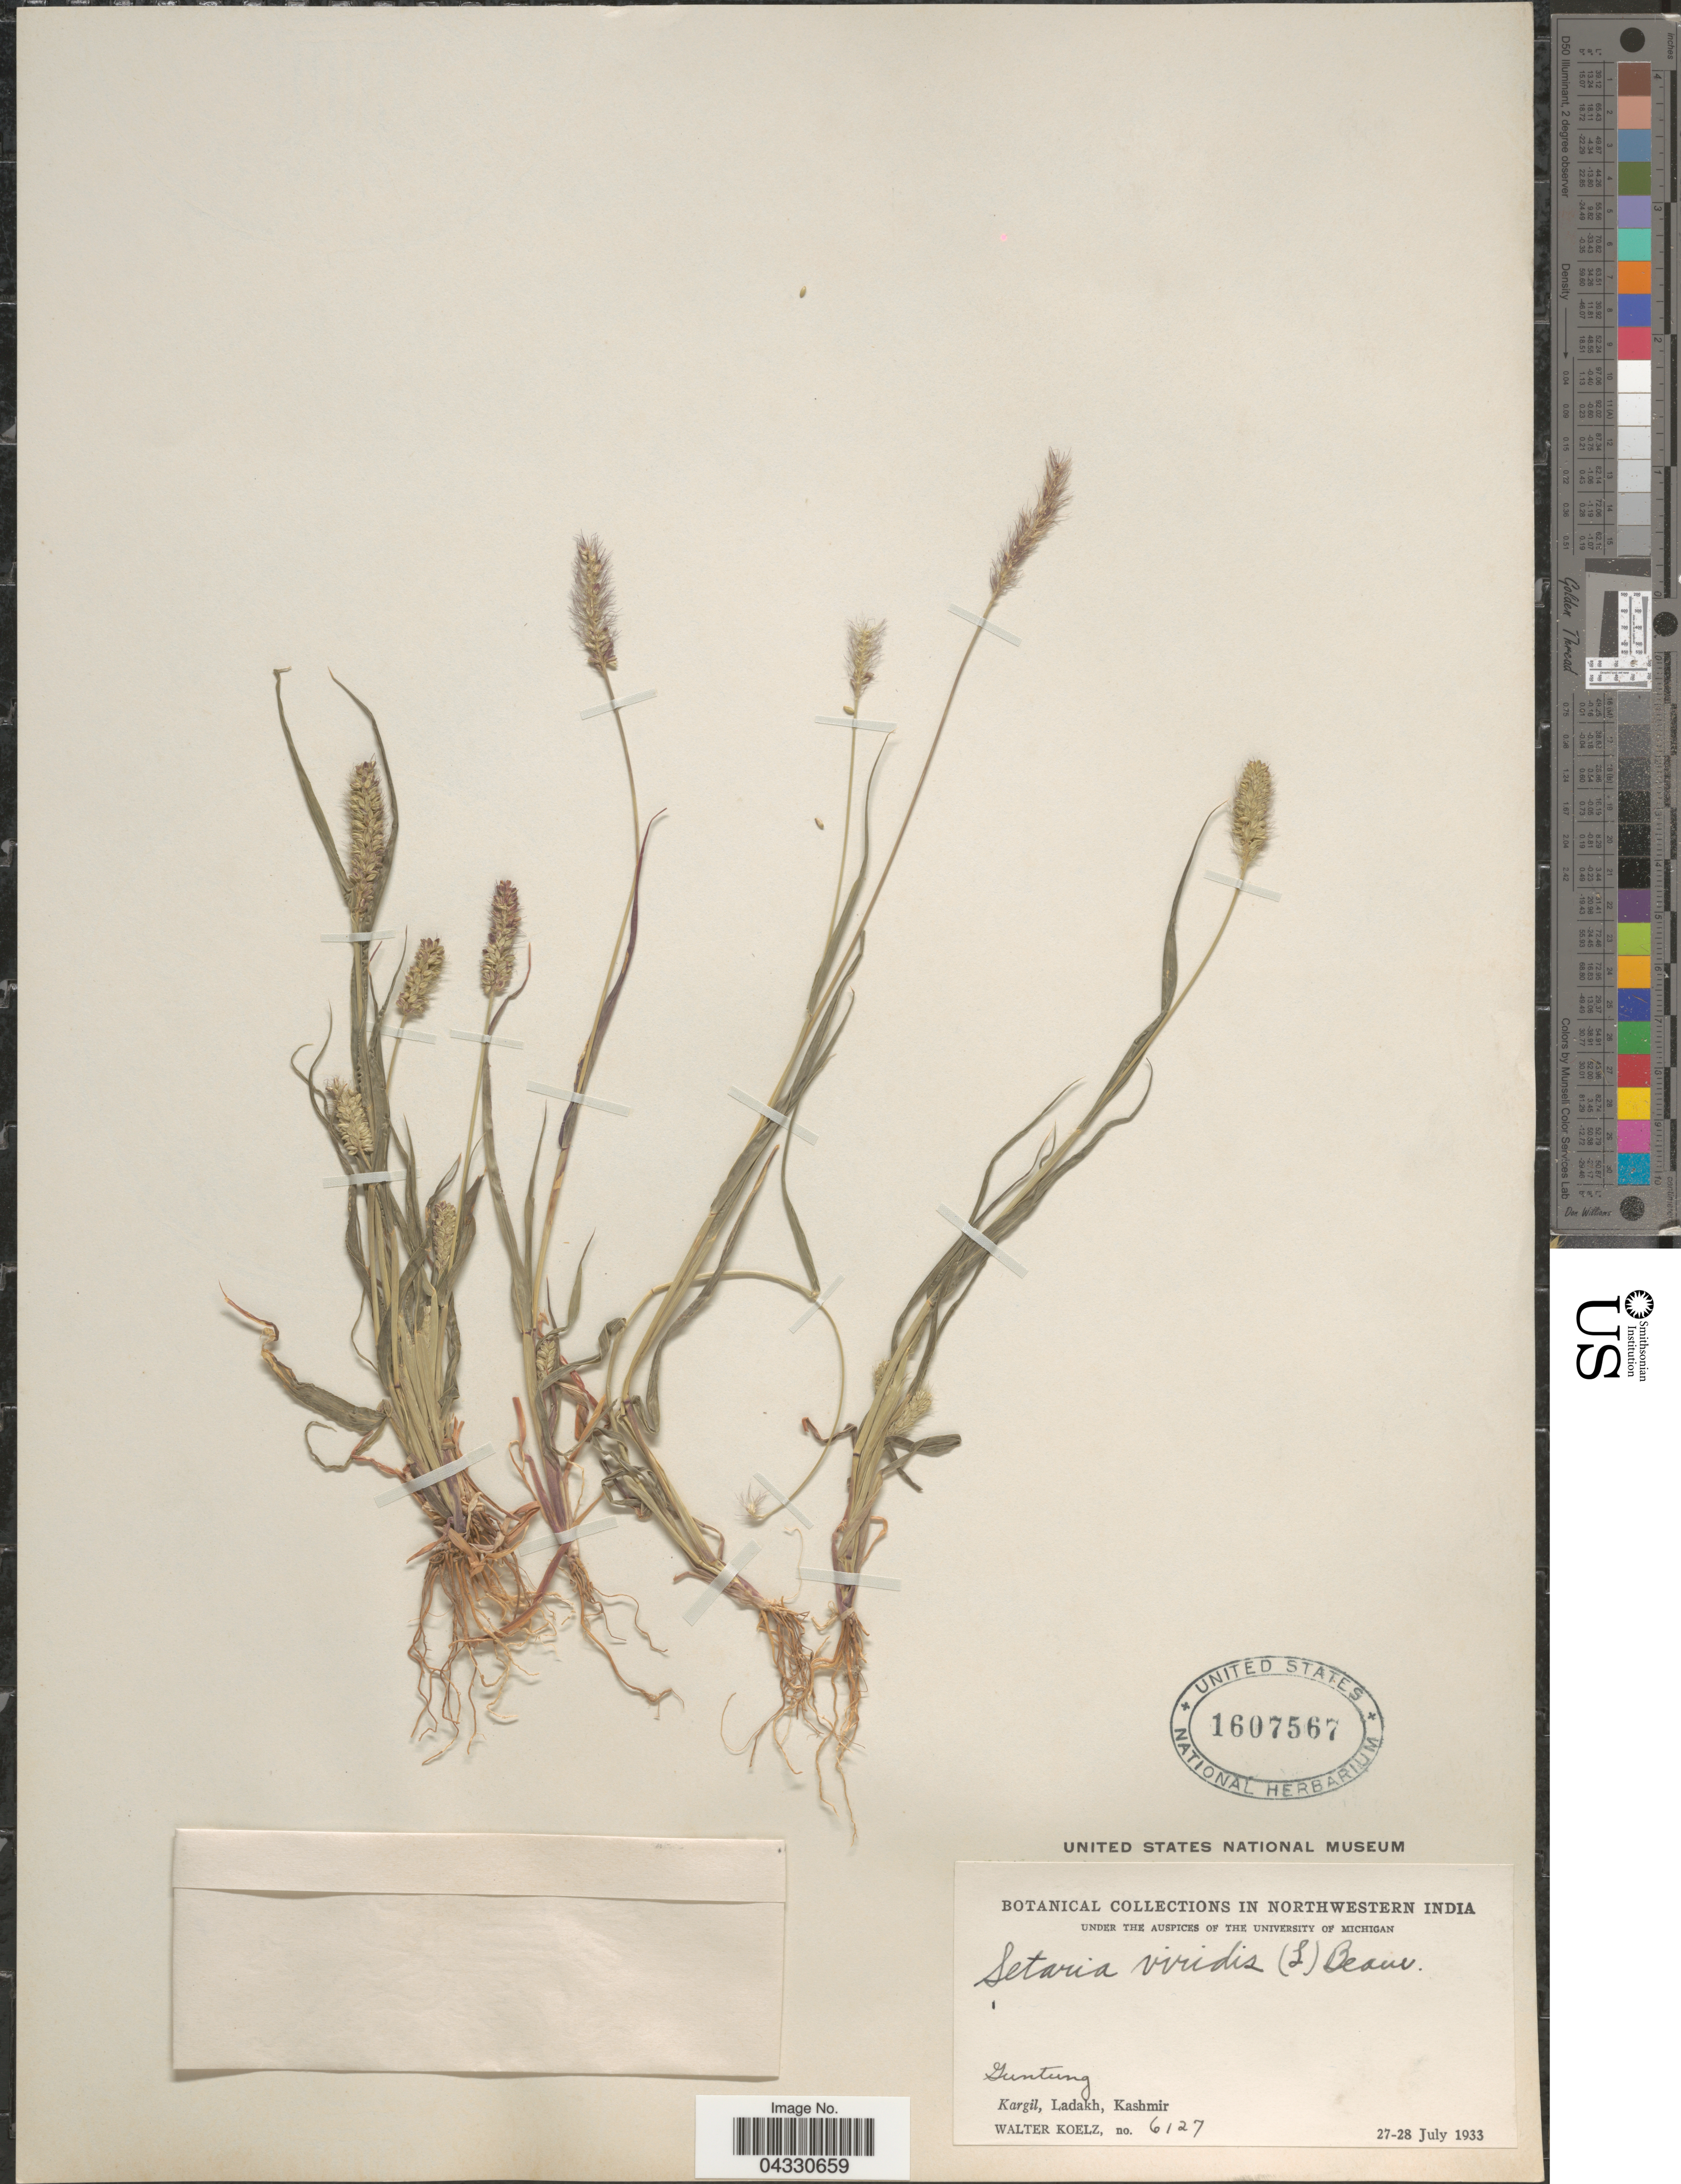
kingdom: Plantae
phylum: Tracheophyta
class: Liliopsida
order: Poales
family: Poaceae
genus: Setaria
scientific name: Setaria viridis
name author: (L.) P. Beauv.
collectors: W. N. Koelz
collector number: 6127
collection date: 1933-07-27/1933-07-28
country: India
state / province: Jammu and Kashmir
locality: Northwestern India. Guntung. Kargil, Ladakh, Kashmir.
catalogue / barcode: US 1607567